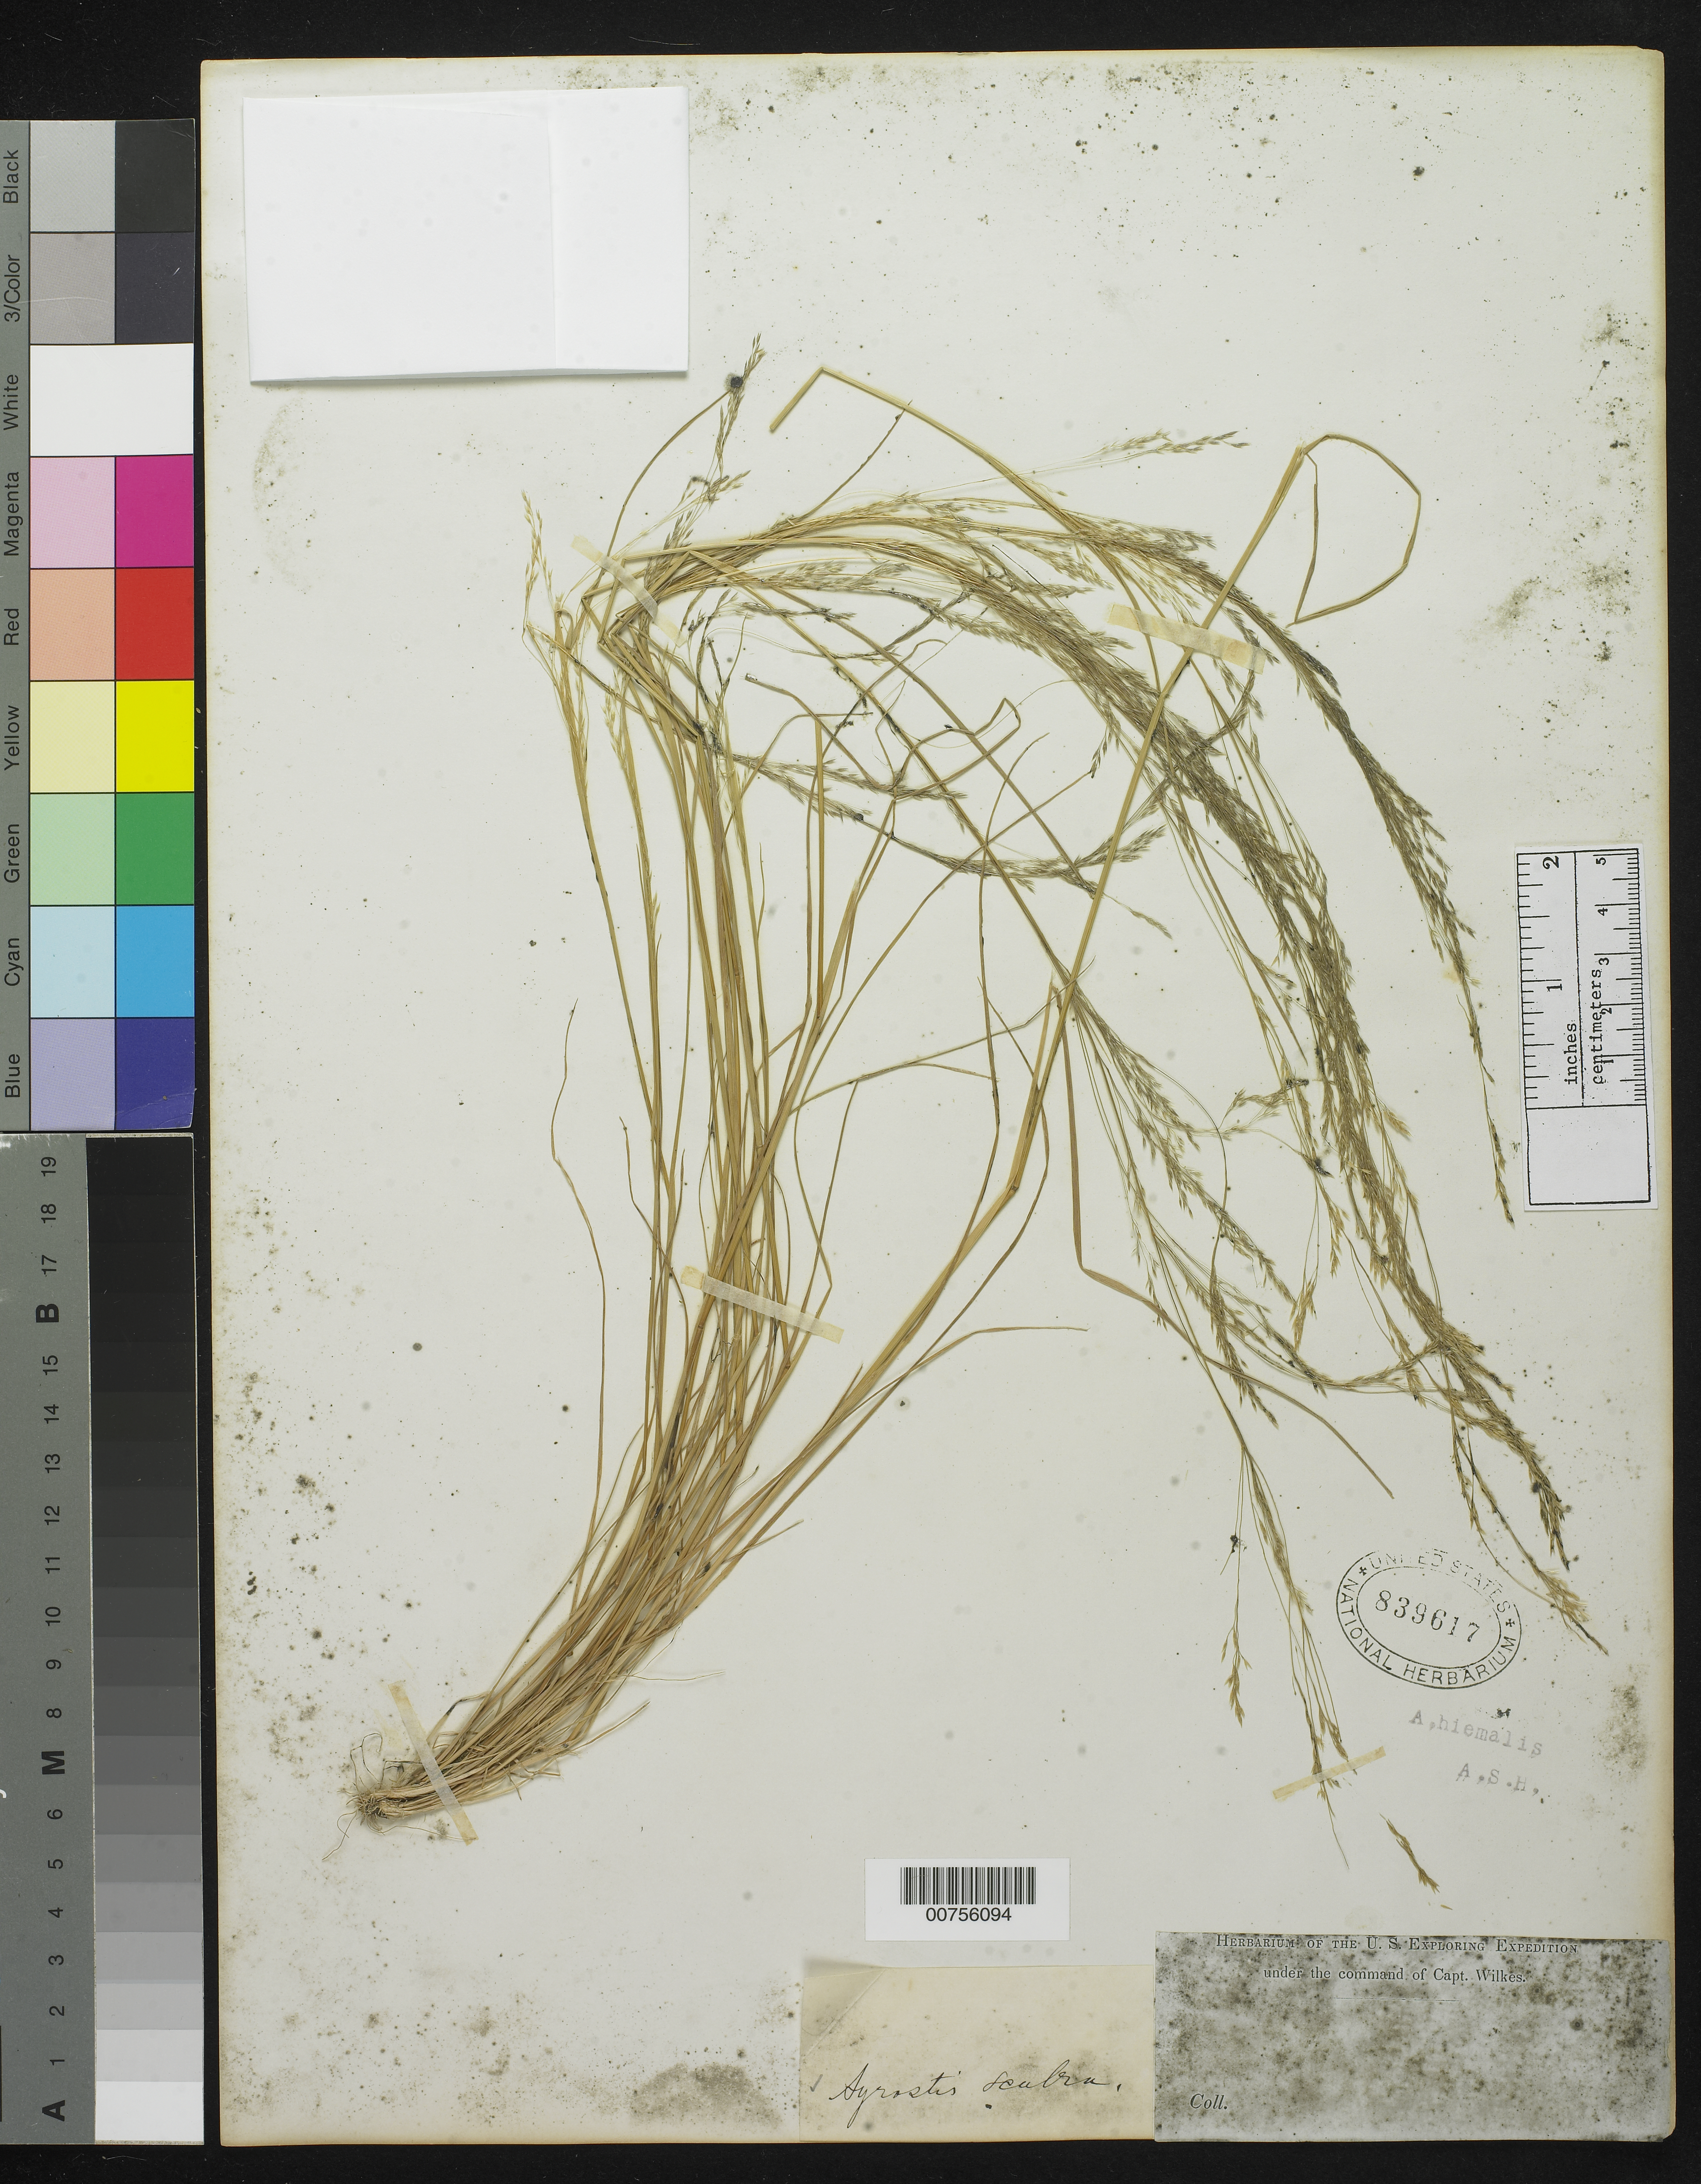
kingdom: Plantae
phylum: Tracheophyta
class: Liliopsida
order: Poales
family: Poaceae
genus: Agrostis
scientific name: Agrostis scabra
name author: Willd.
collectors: Wilkes Explor. Exped.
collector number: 1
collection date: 1838/1842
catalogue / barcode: US 839617